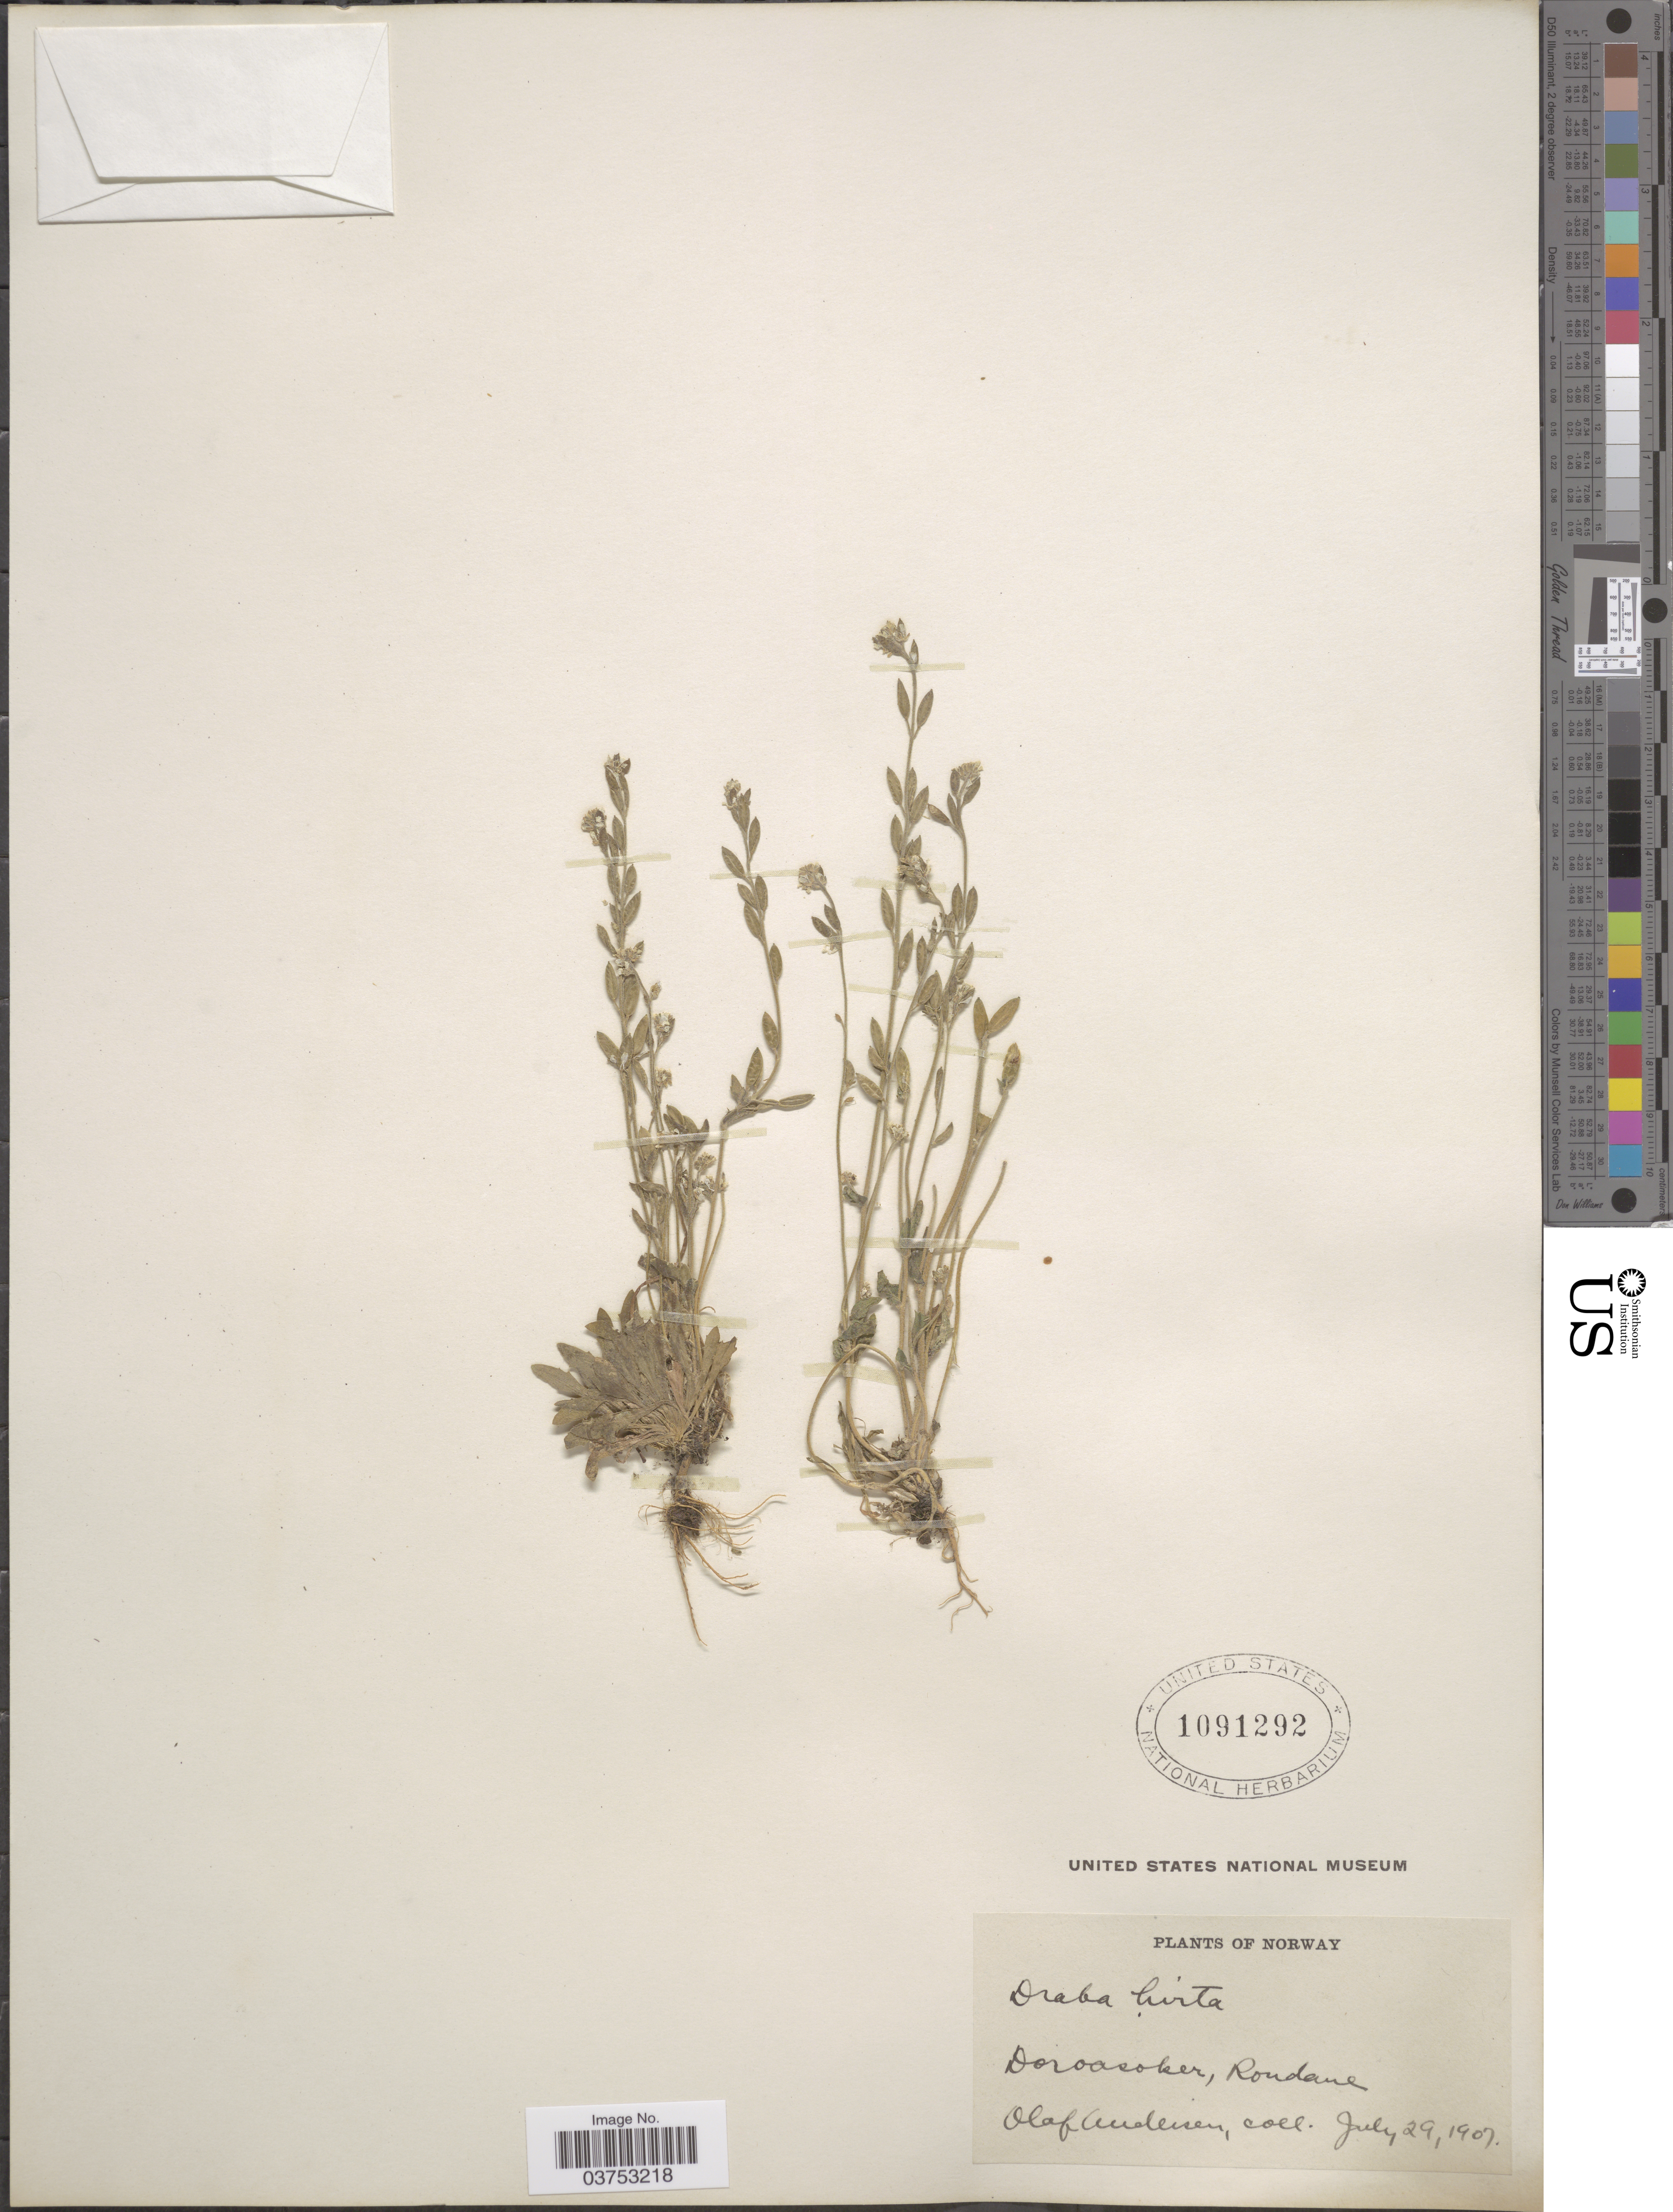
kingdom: Plantae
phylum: Tracheophyta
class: Magnoliopsida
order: Brassicales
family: Brassicaceae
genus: Draba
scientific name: Draba hirta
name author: L.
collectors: O. Andersen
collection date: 1907-07-29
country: Norway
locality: Doroosoker [interpreted], Rondane.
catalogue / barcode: US 1091292